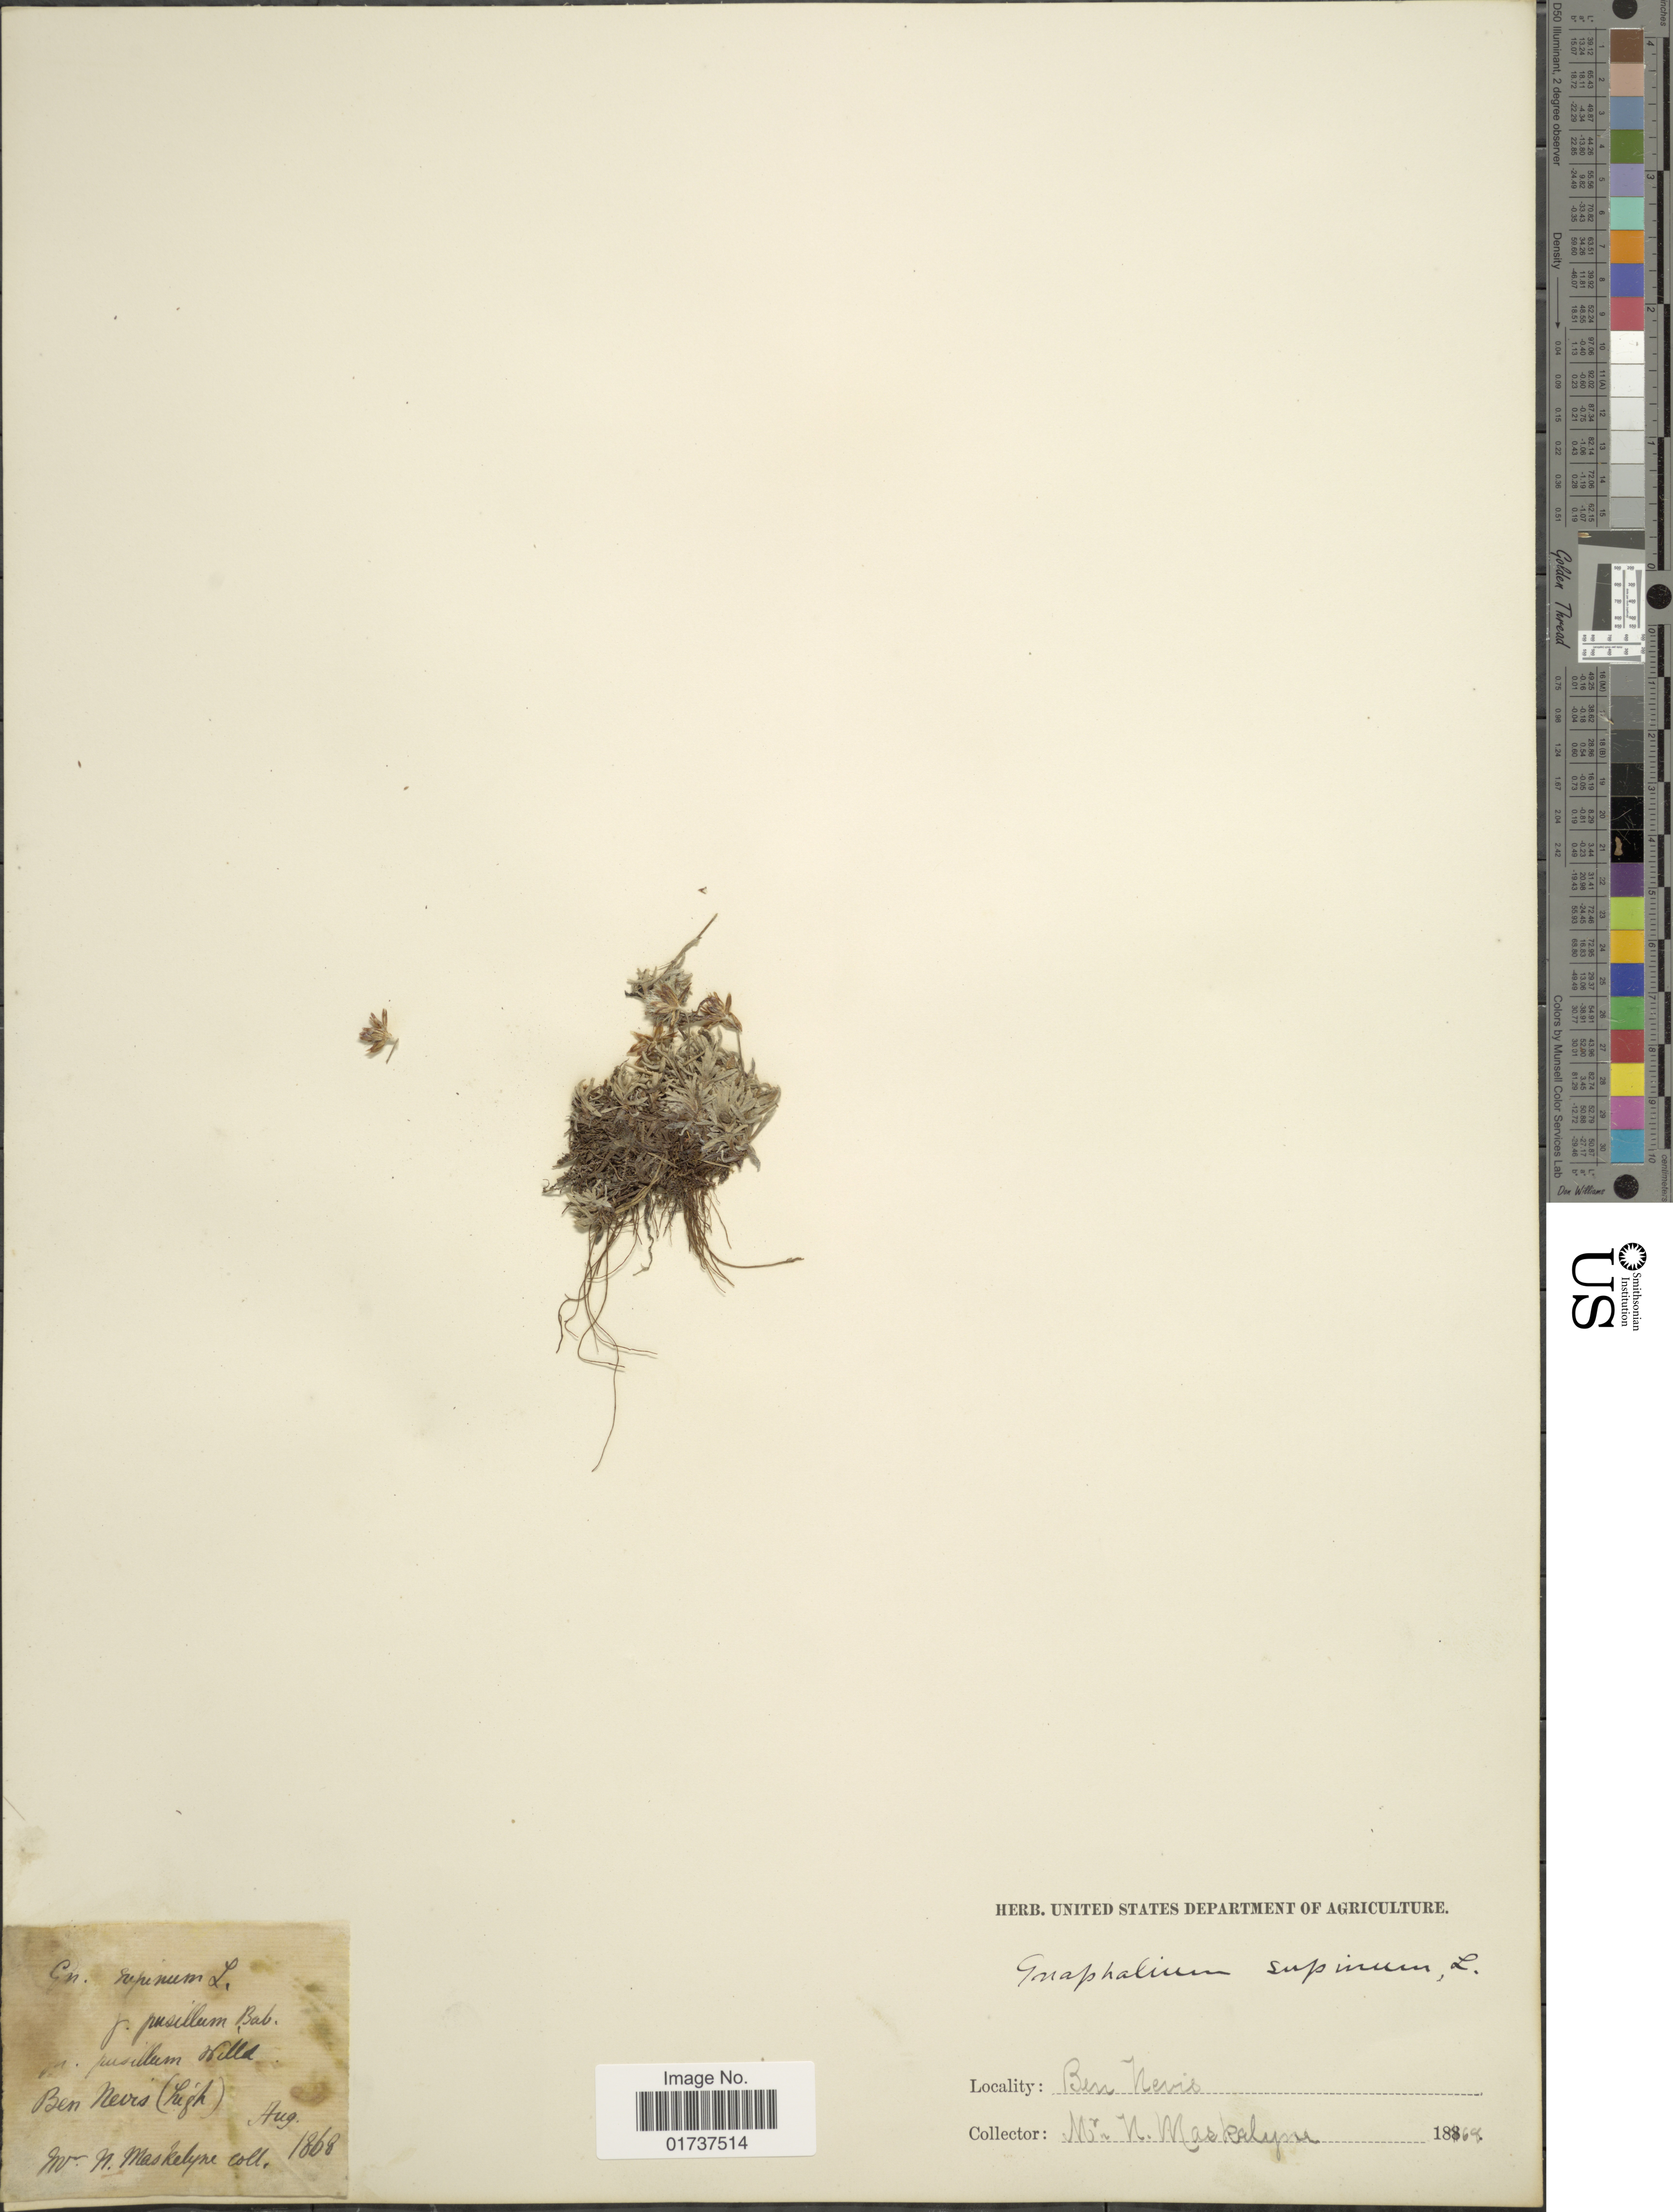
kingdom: Plantae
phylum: Tracheophyta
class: Magnoliopsida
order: Asterales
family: Asteraceae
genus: Gnaphalium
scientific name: Gnaphalium supinum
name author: L.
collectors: N. Maskelyne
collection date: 1868-08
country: United Kingdom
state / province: Scotland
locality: Ben Nevis